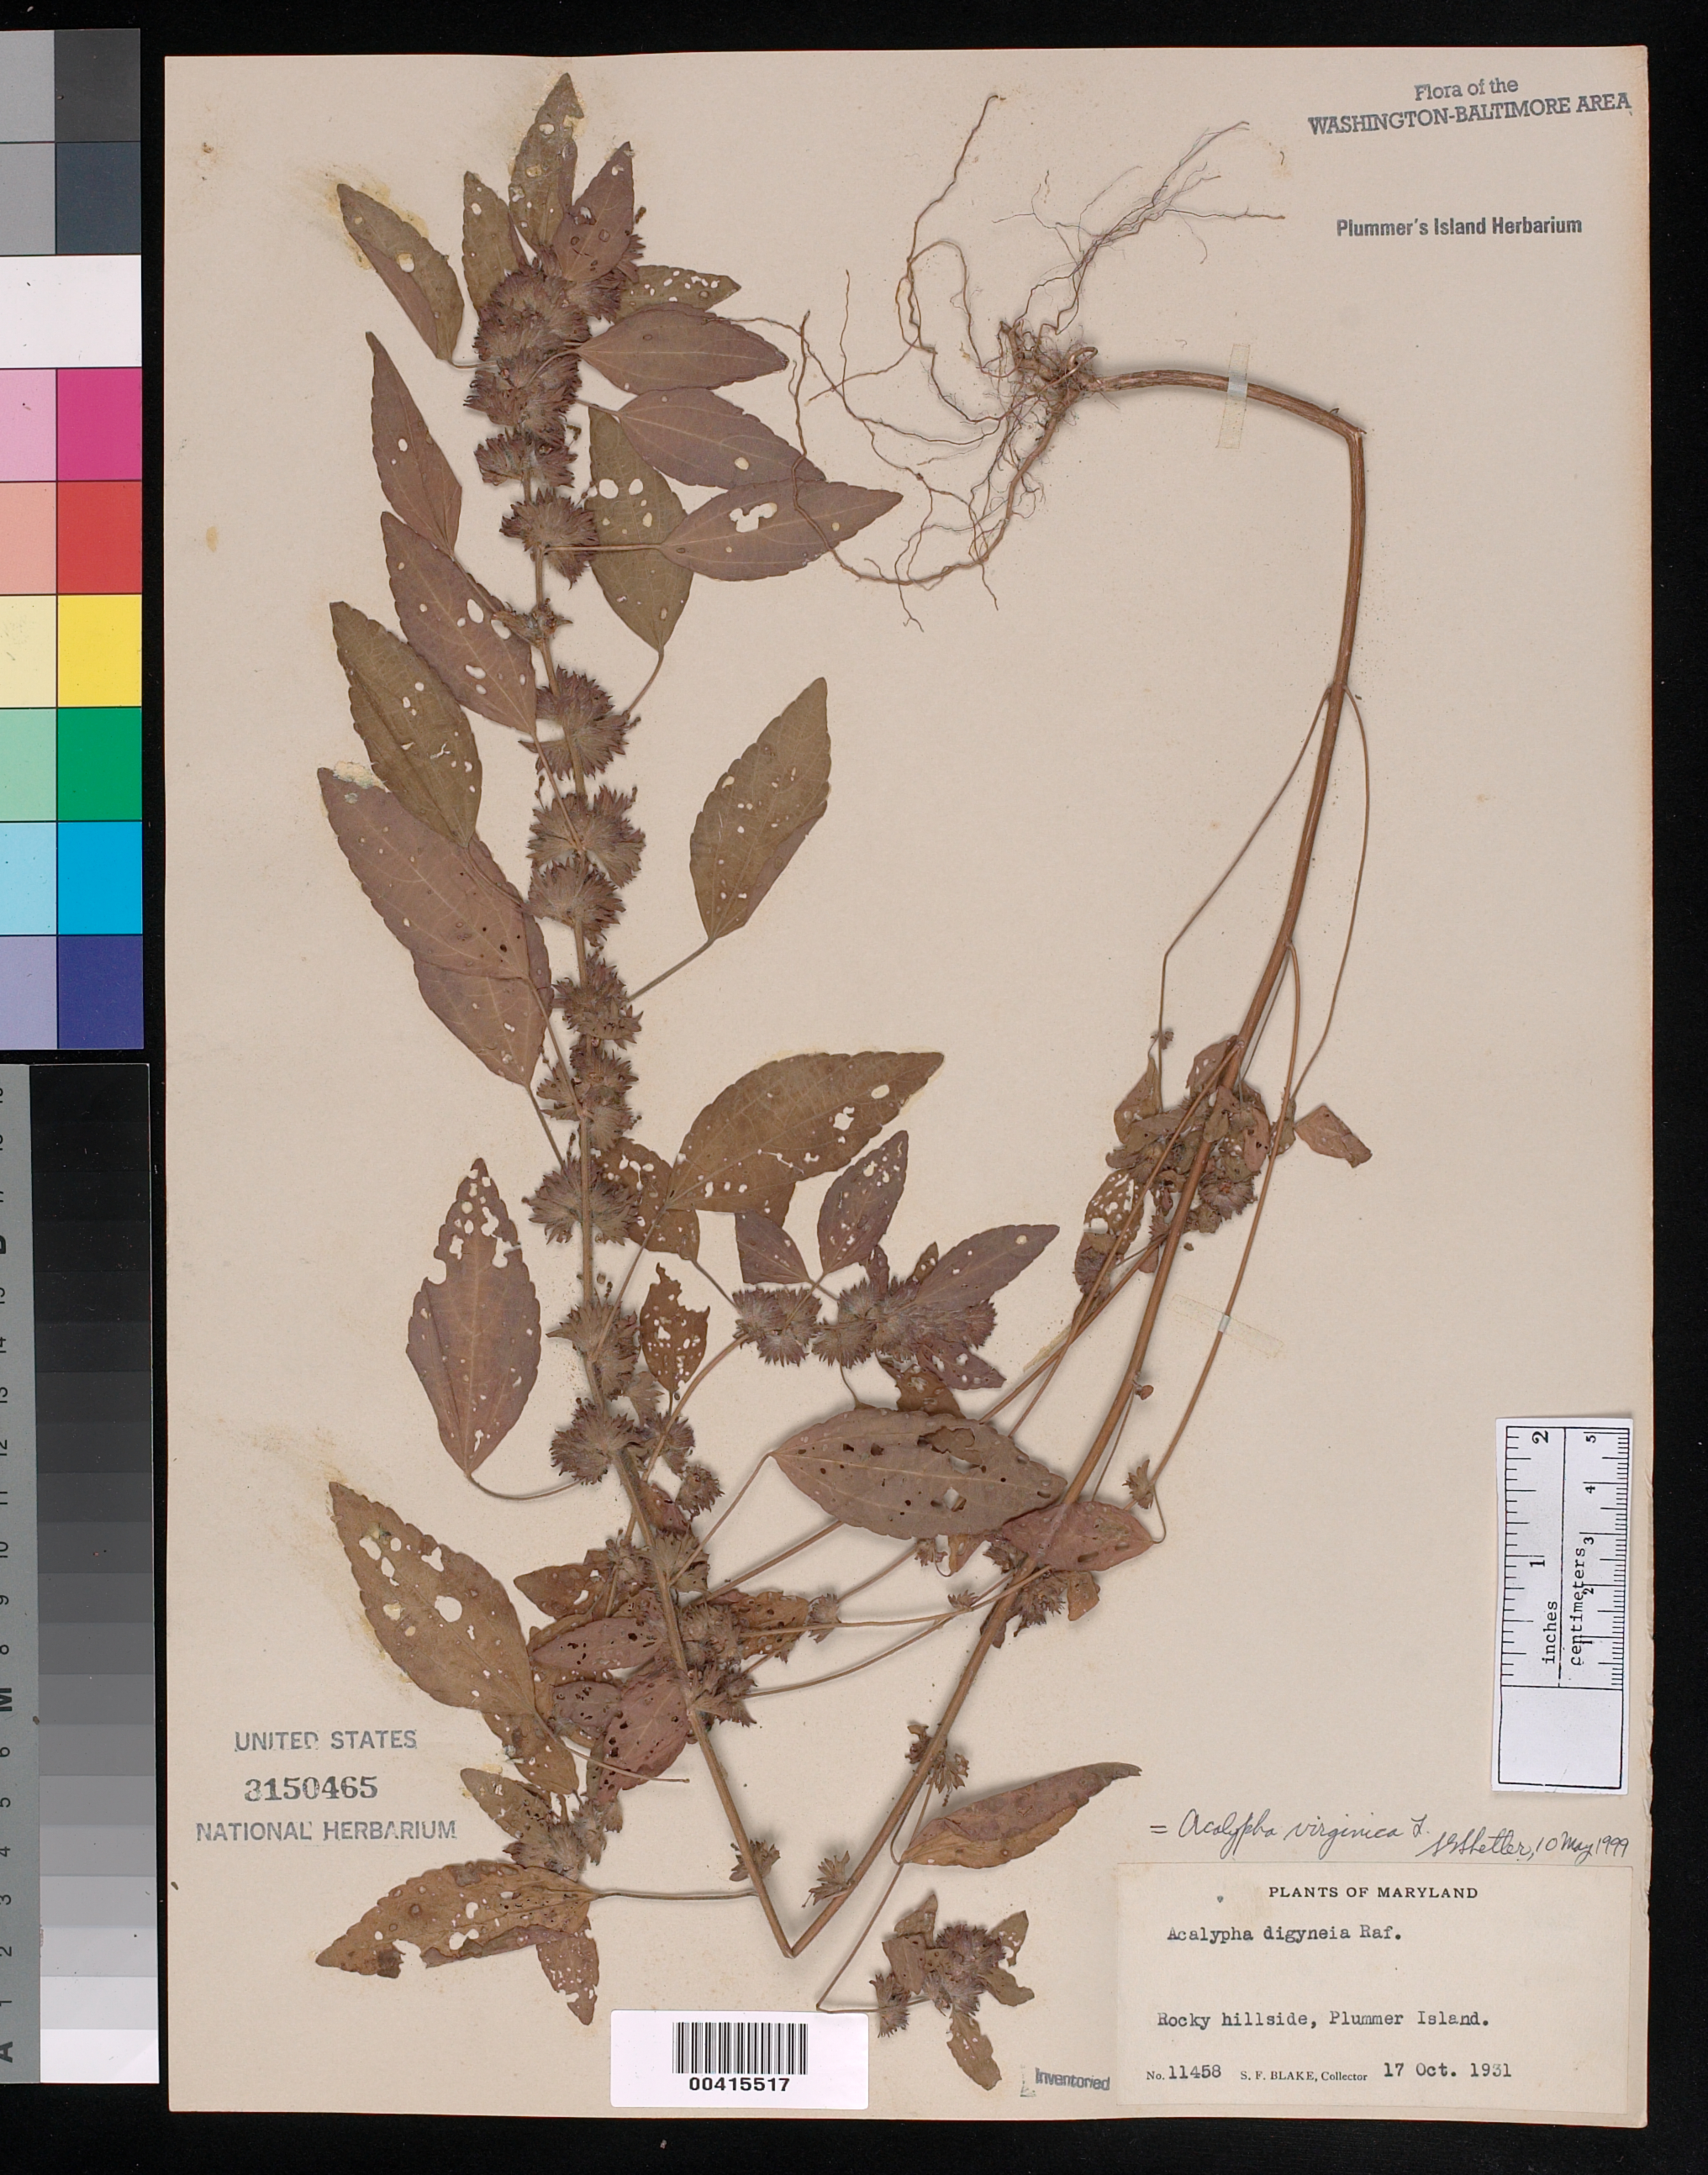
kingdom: Plantae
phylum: Tracheophyta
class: Magnoliopsida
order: Malpighiales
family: Euphorbiaceae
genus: Acalypha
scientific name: Acalypha virginica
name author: L.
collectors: S. Blake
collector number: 11458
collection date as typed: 17 Oct 1931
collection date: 1931-10-17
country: United States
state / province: Maryland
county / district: Montgomery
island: Plummers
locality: Plummer's Island C. & O. Canal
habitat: Rocky hillside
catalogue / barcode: US 3150465